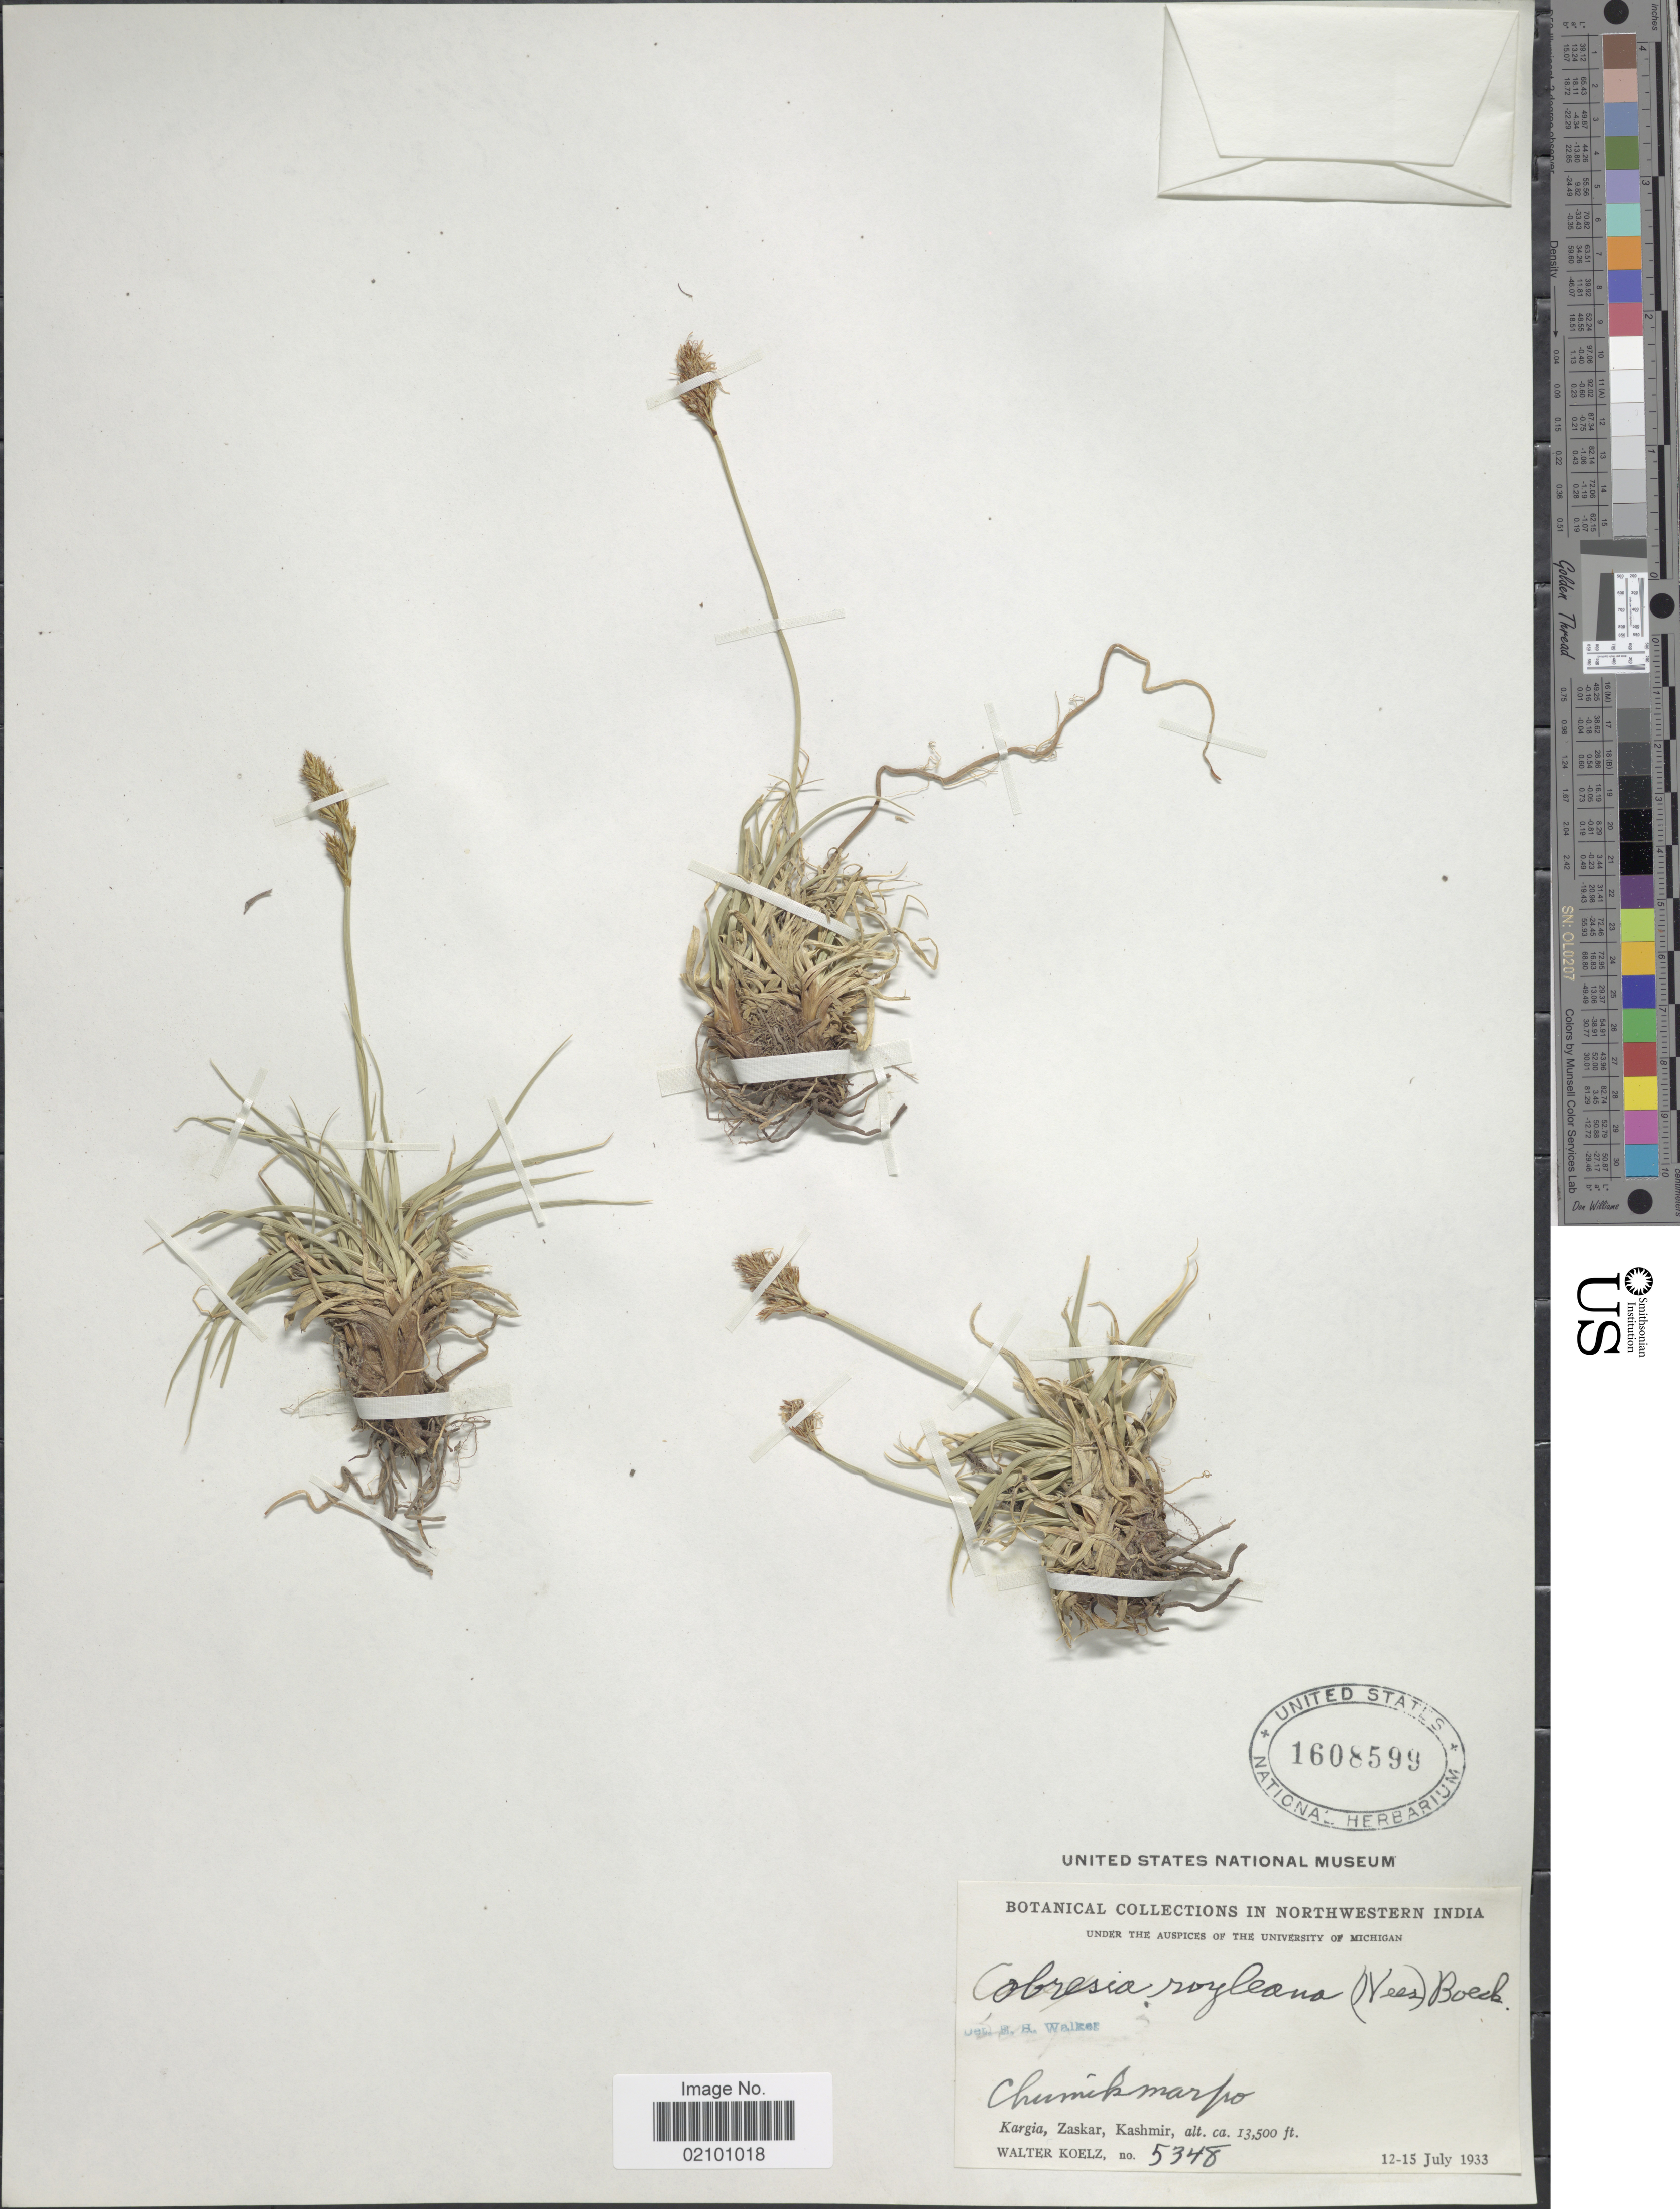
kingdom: Plantae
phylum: Tracheophyta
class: Liliopsida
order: Poales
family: Cyperaceae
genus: Carex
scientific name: Carex kokanica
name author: (Regal) S.R. Zhang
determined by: Strong, M. T., (US), Smithsonian Institution - National Museum of Natural History (UNITED STATES)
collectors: W. N. Koelz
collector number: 5348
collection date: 1933-07-12/1933-07-15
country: India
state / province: Jammu and Kashmir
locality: Northwestern India, Chumikmarpo, Kargia, Zaskar, Kashmir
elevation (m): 4115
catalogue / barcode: US 1608599